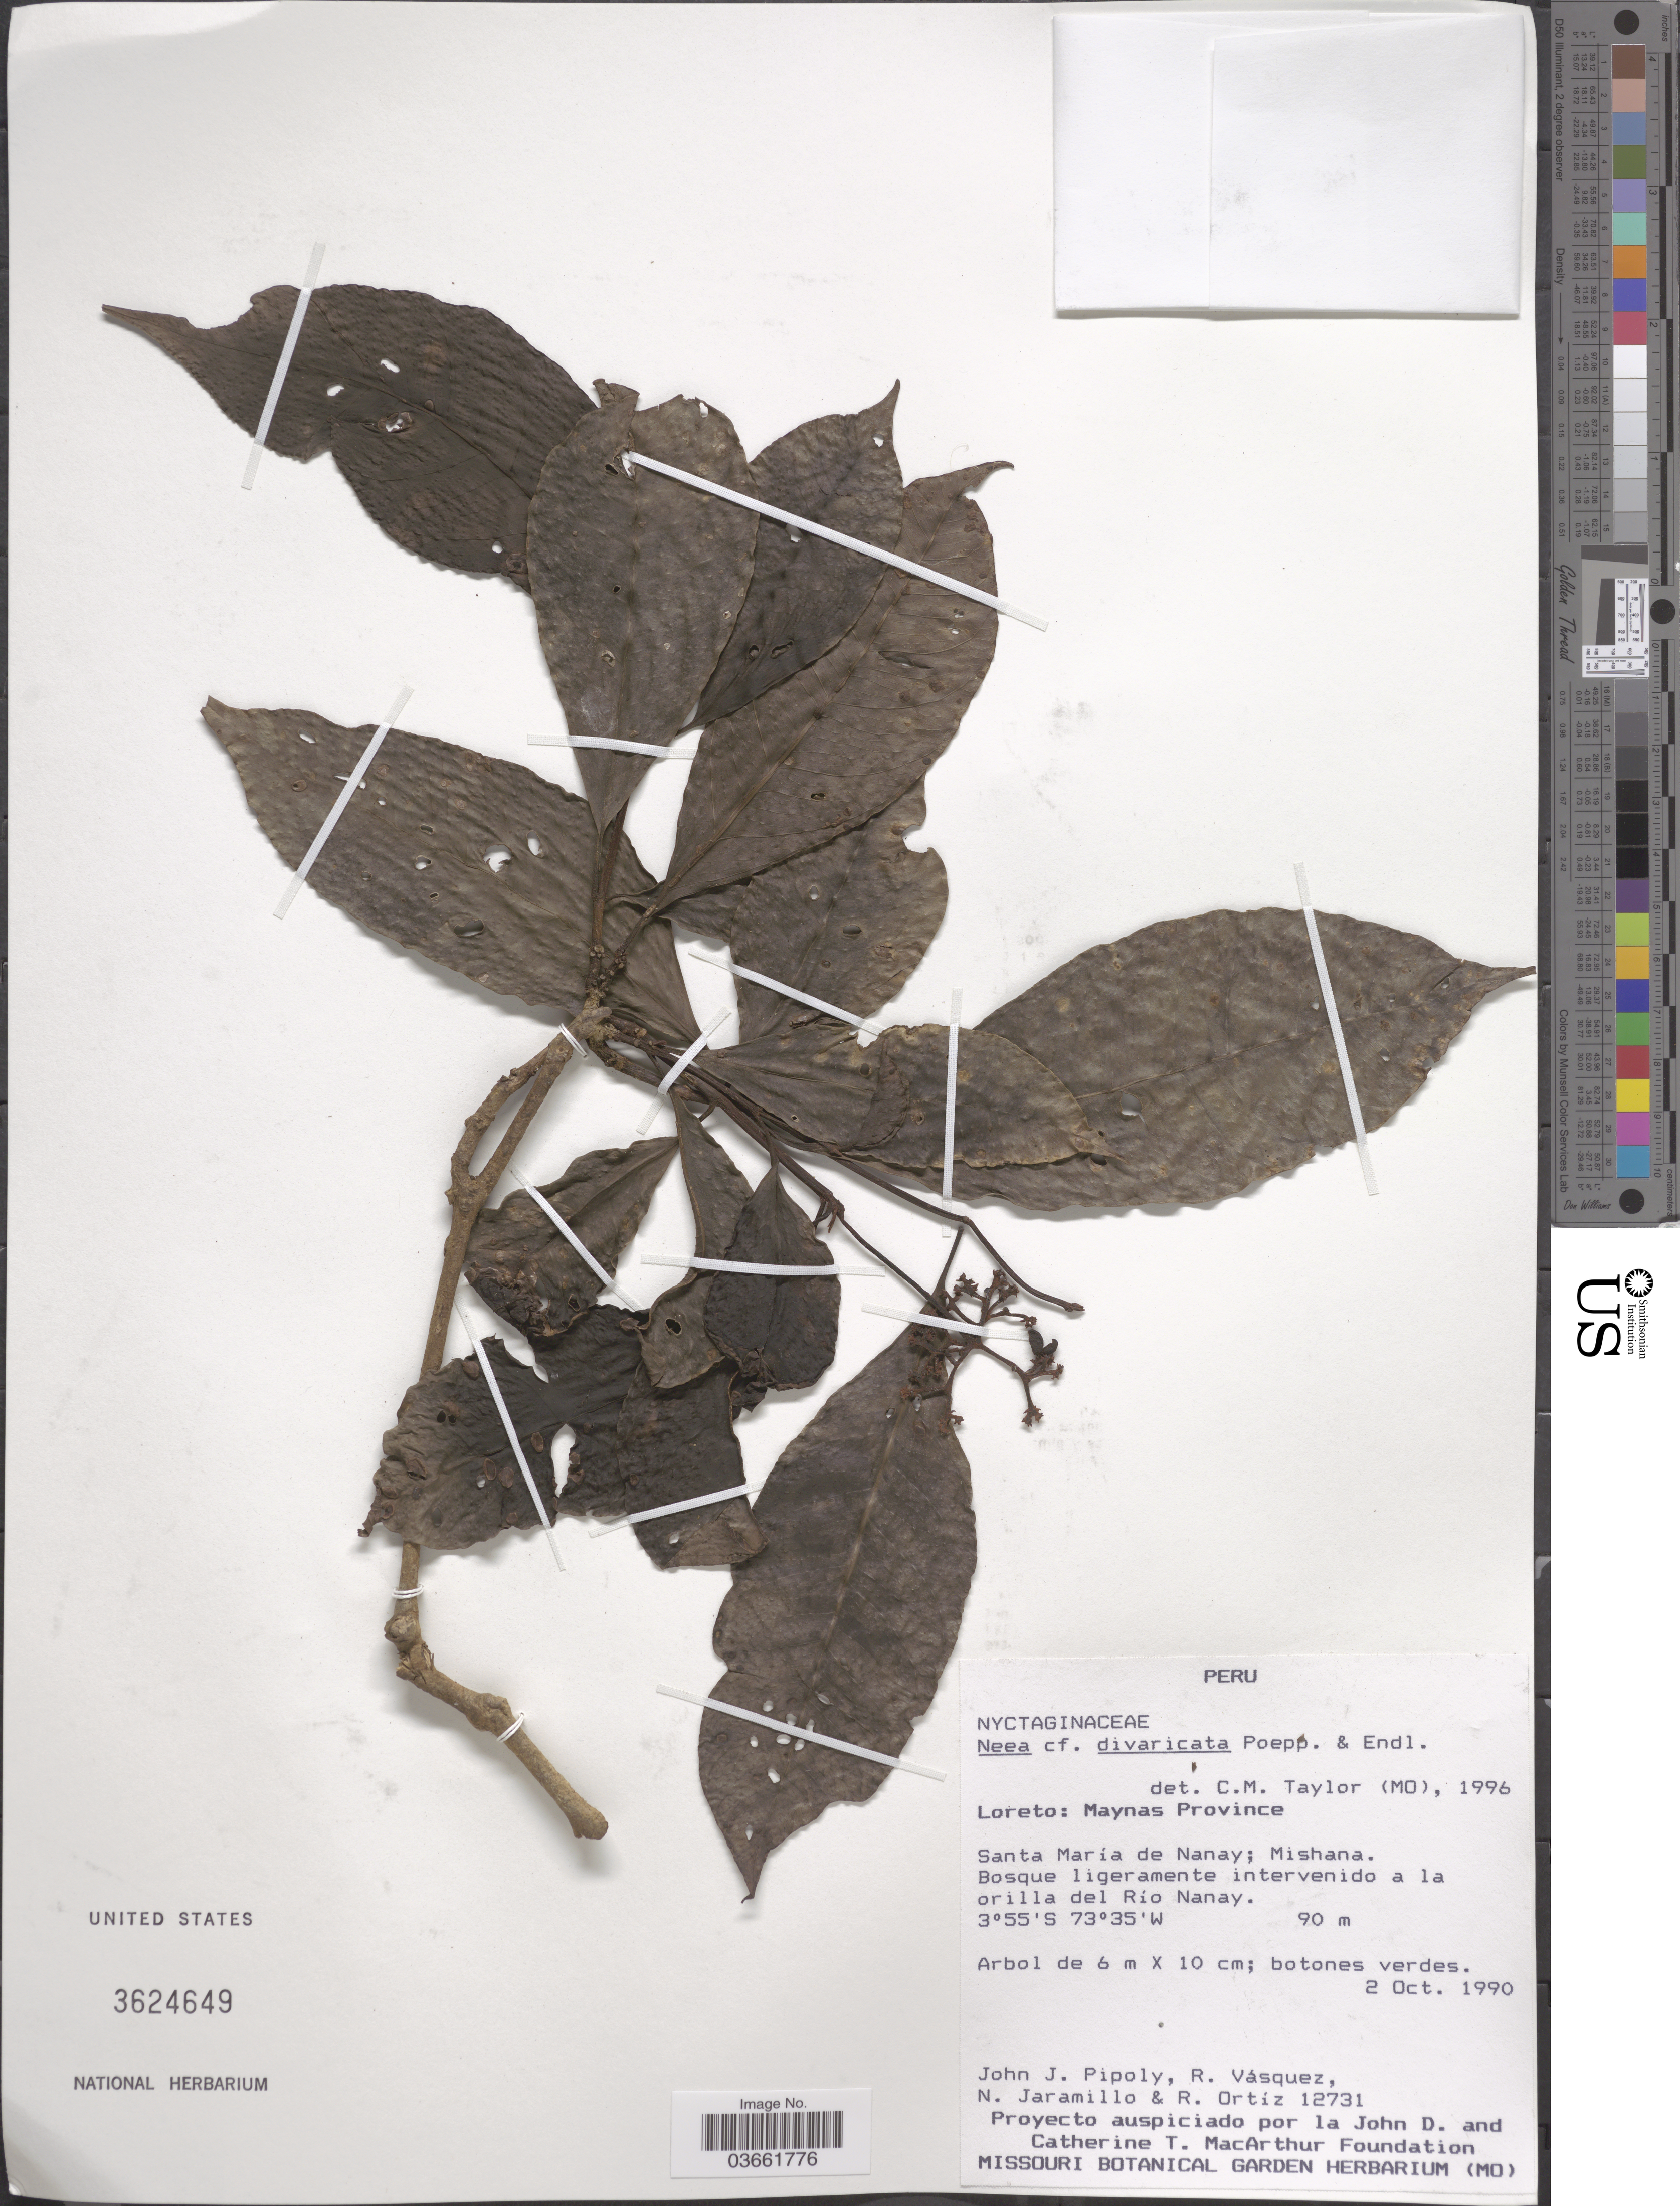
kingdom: Plantae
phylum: Tracheophyta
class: Magnoliopsida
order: Caryophyllales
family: Nyctaginaceae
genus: Neea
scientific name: Neea oppositifolia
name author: Ruiz & Pav.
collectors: J. J. Pipoly, R. Vásquez, N. Jaramillo & R. Ortíz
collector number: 12731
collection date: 1990-10-02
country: Peru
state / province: Loreto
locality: Maynas Province. Santa María de Nanay; Mishana. Bosque ligeramente intervenido a la orilla del Río Nanay.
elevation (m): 90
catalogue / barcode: US 3624649